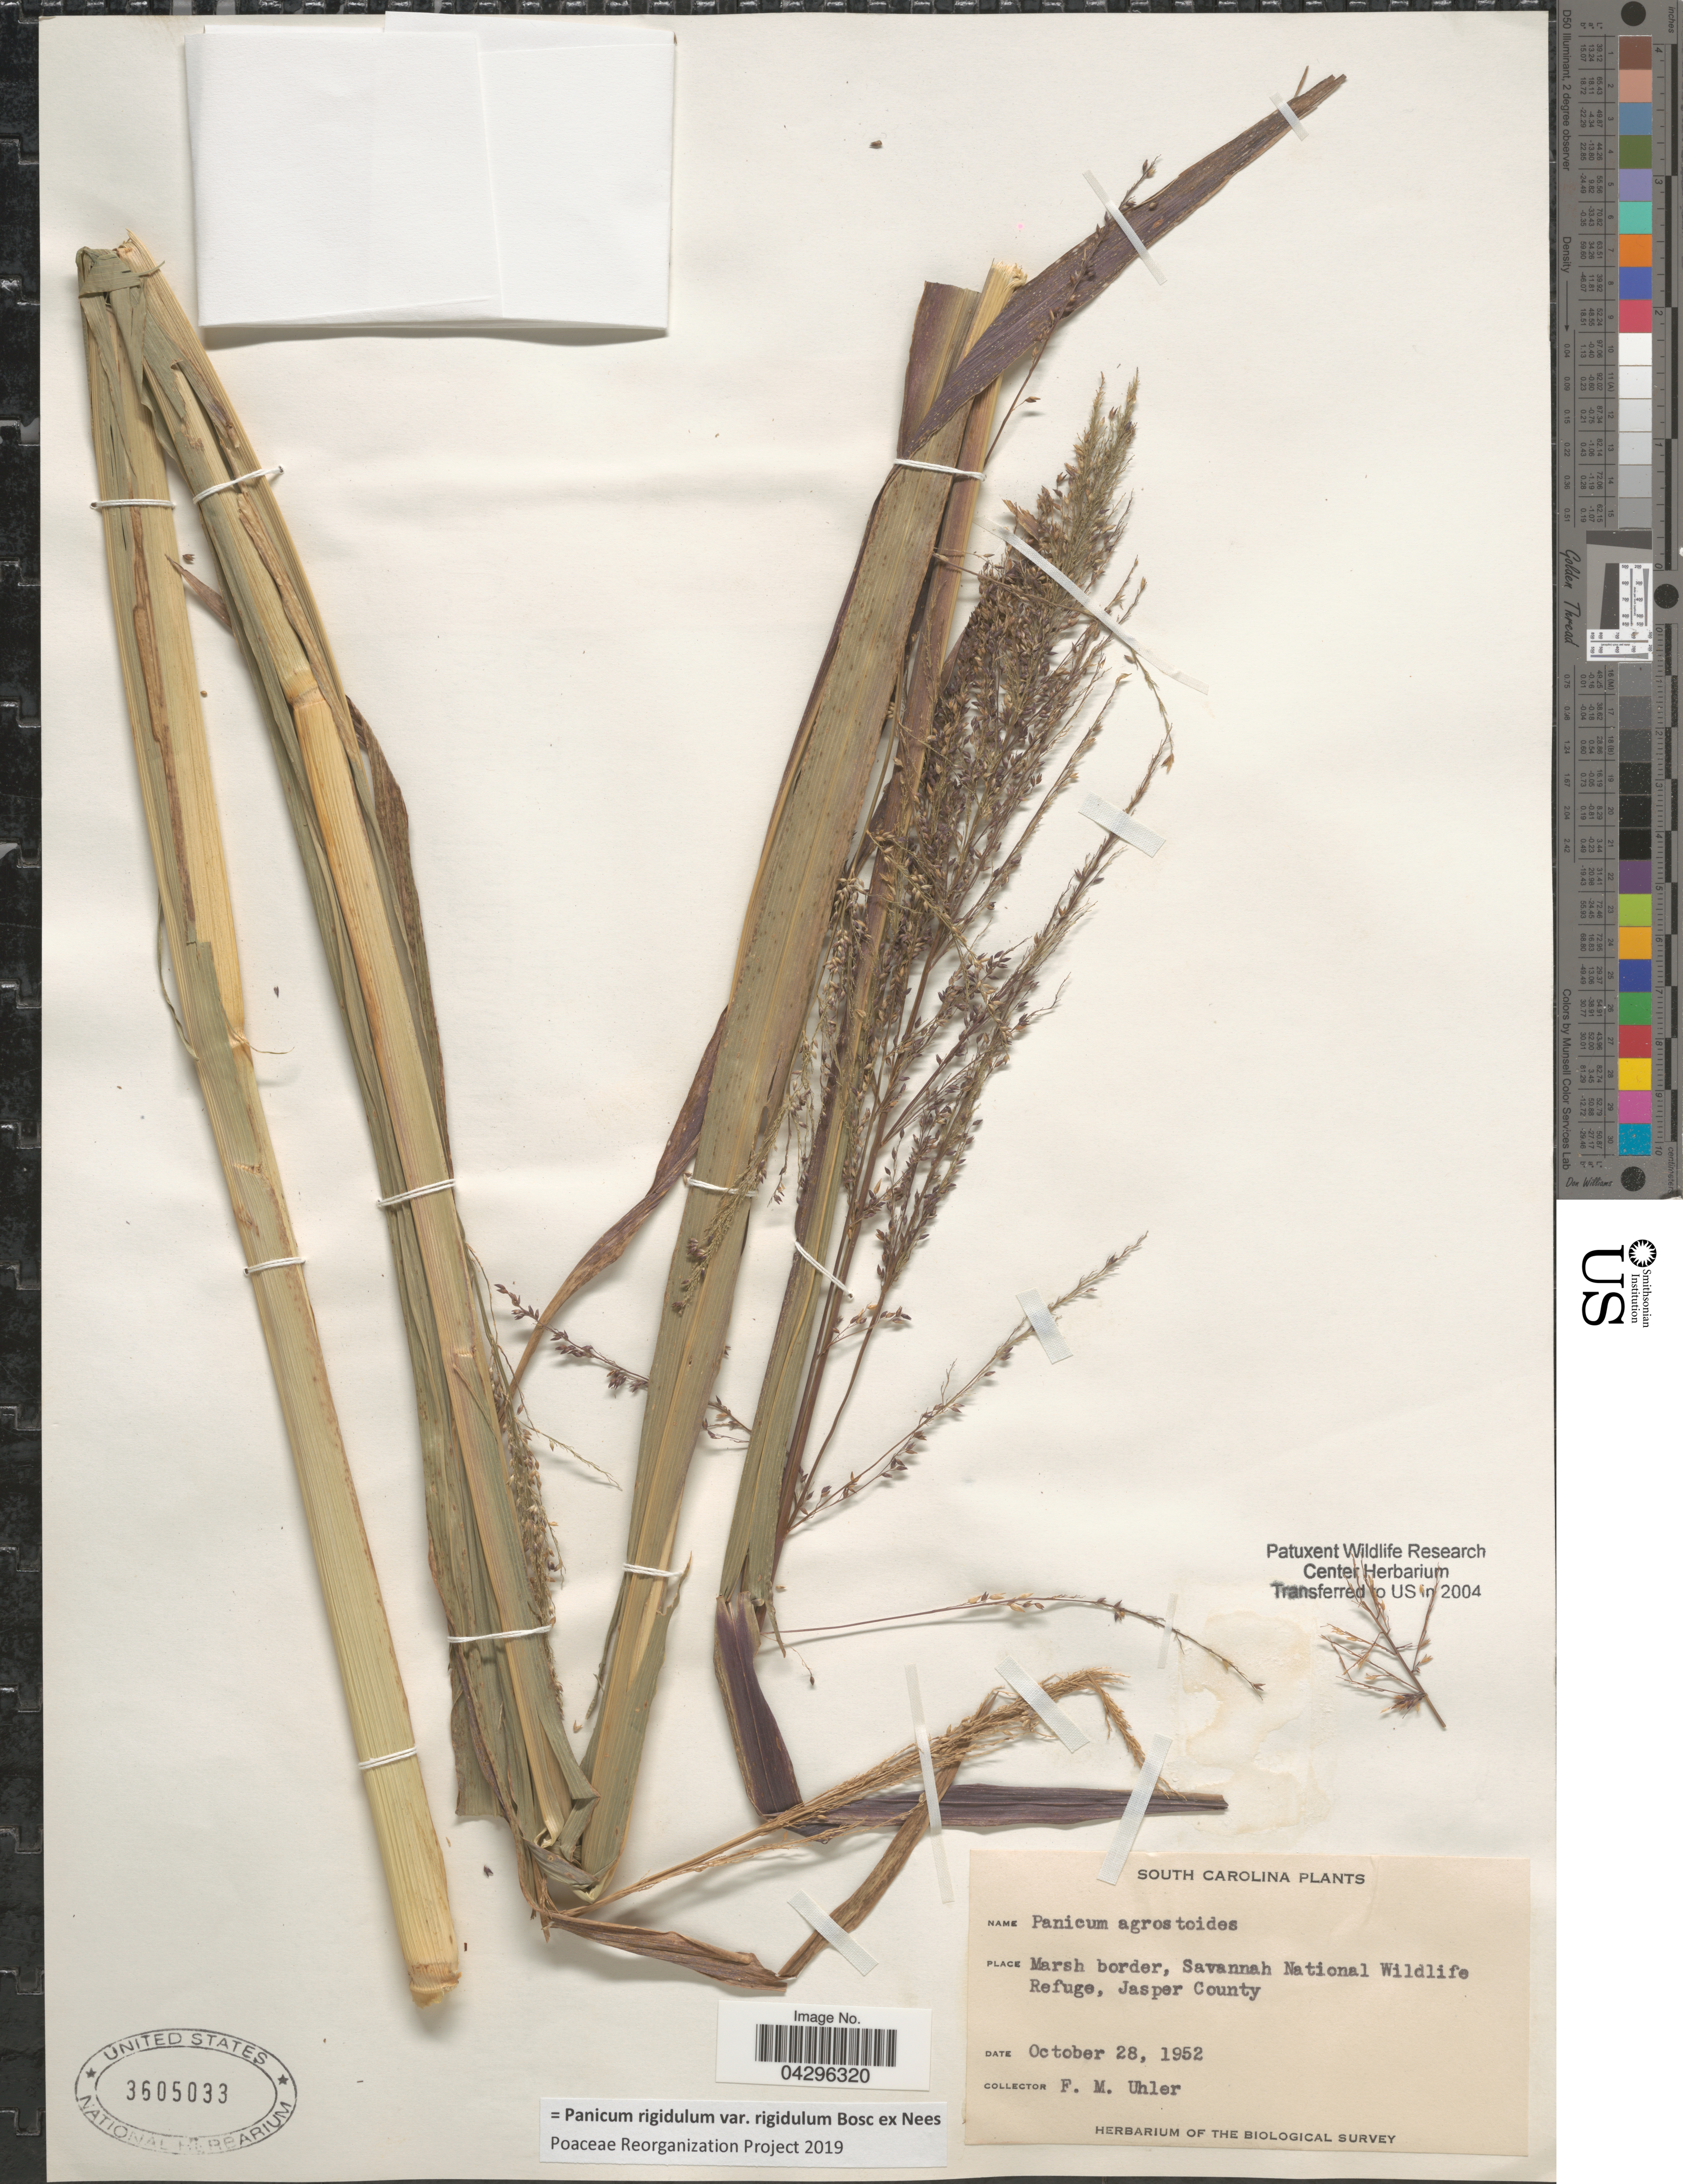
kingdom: Plantae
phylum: Tracheophyta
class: Liliopsida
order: Poales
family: Poaceae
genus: Panicum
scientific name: Panicum rigidulum var. rigidulum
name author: Bosc ex Nees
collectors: F. M. Uhler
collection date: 1952-10-28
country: United States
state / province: South Carolina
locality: Marsh border, Savannah National Wildlife Refuge, Jasper County. The Biological Survey.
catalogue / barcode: US 3605033